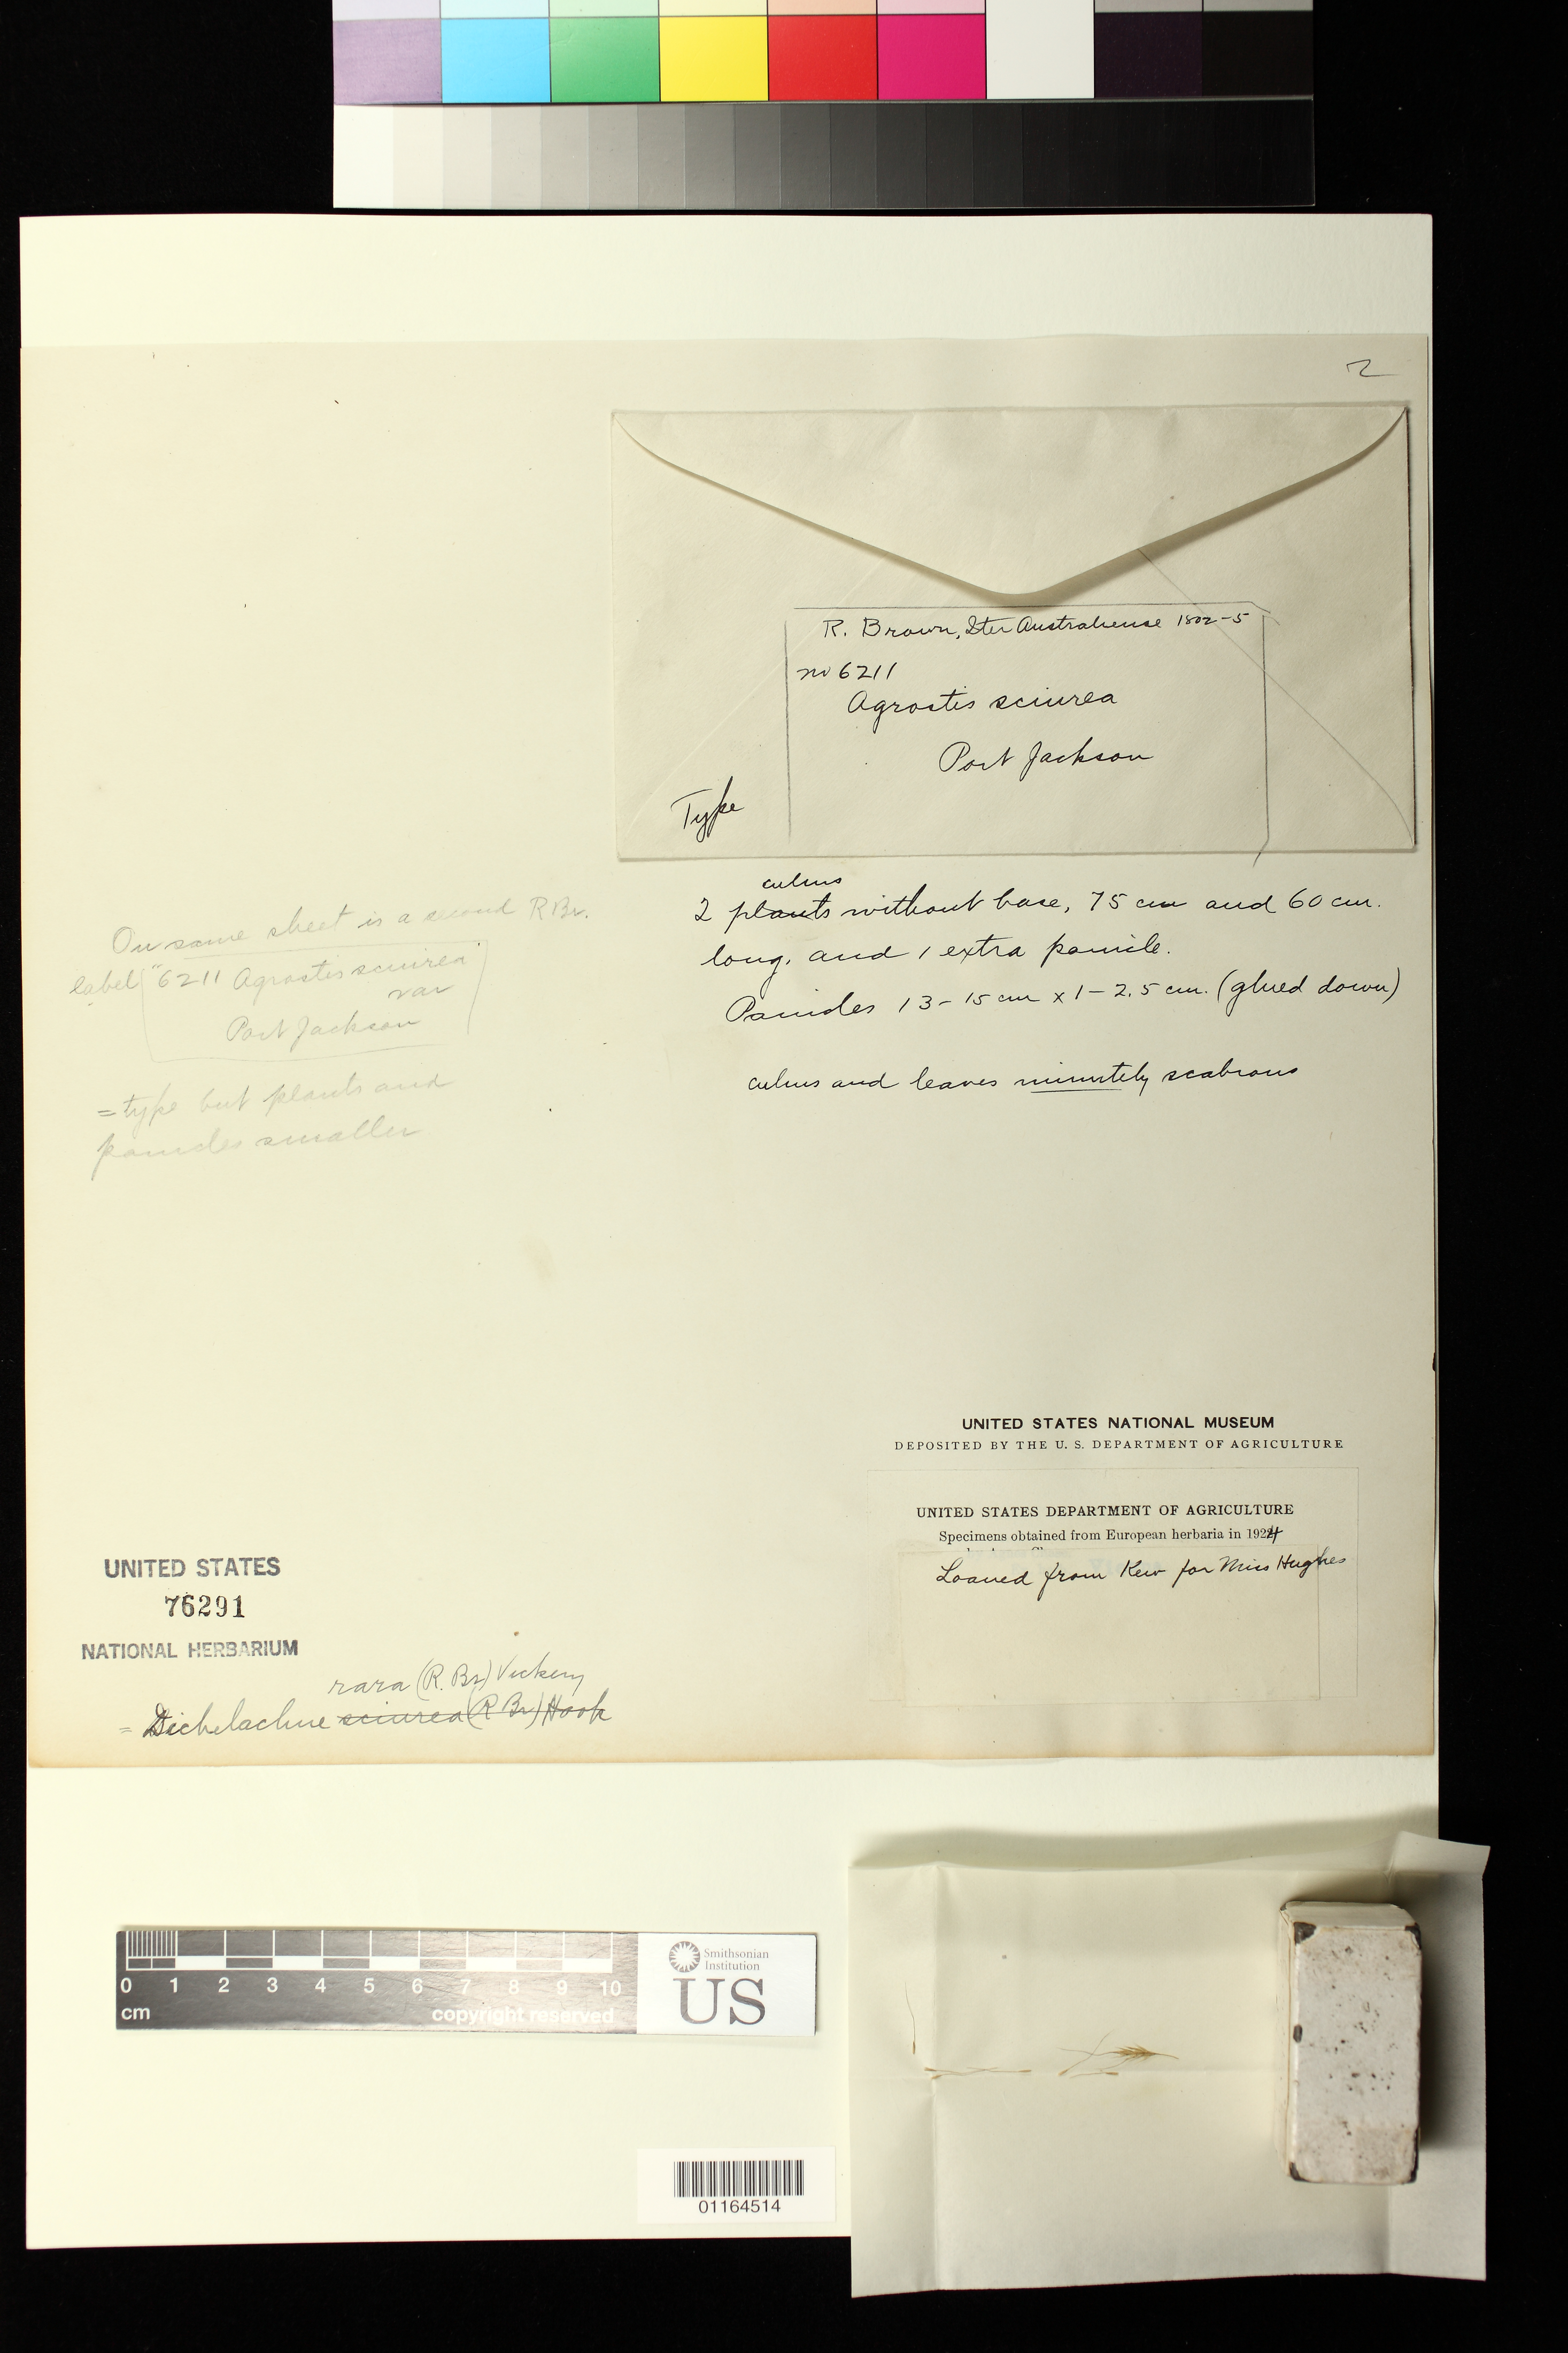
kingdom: Plantae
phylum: Tracheophyta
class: Liliopsida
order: Poales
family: Poaceae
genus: Agrostis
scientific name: Agrostis sciurea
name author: R. Br.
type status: Type Collection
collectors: W. T. Aiton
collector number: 6211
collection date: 1802/1805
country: Australia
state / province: New South Wales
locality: Port Jackson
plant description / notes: Fragmentary material of type specimen ex herb. Kew.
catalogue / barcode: US 76291